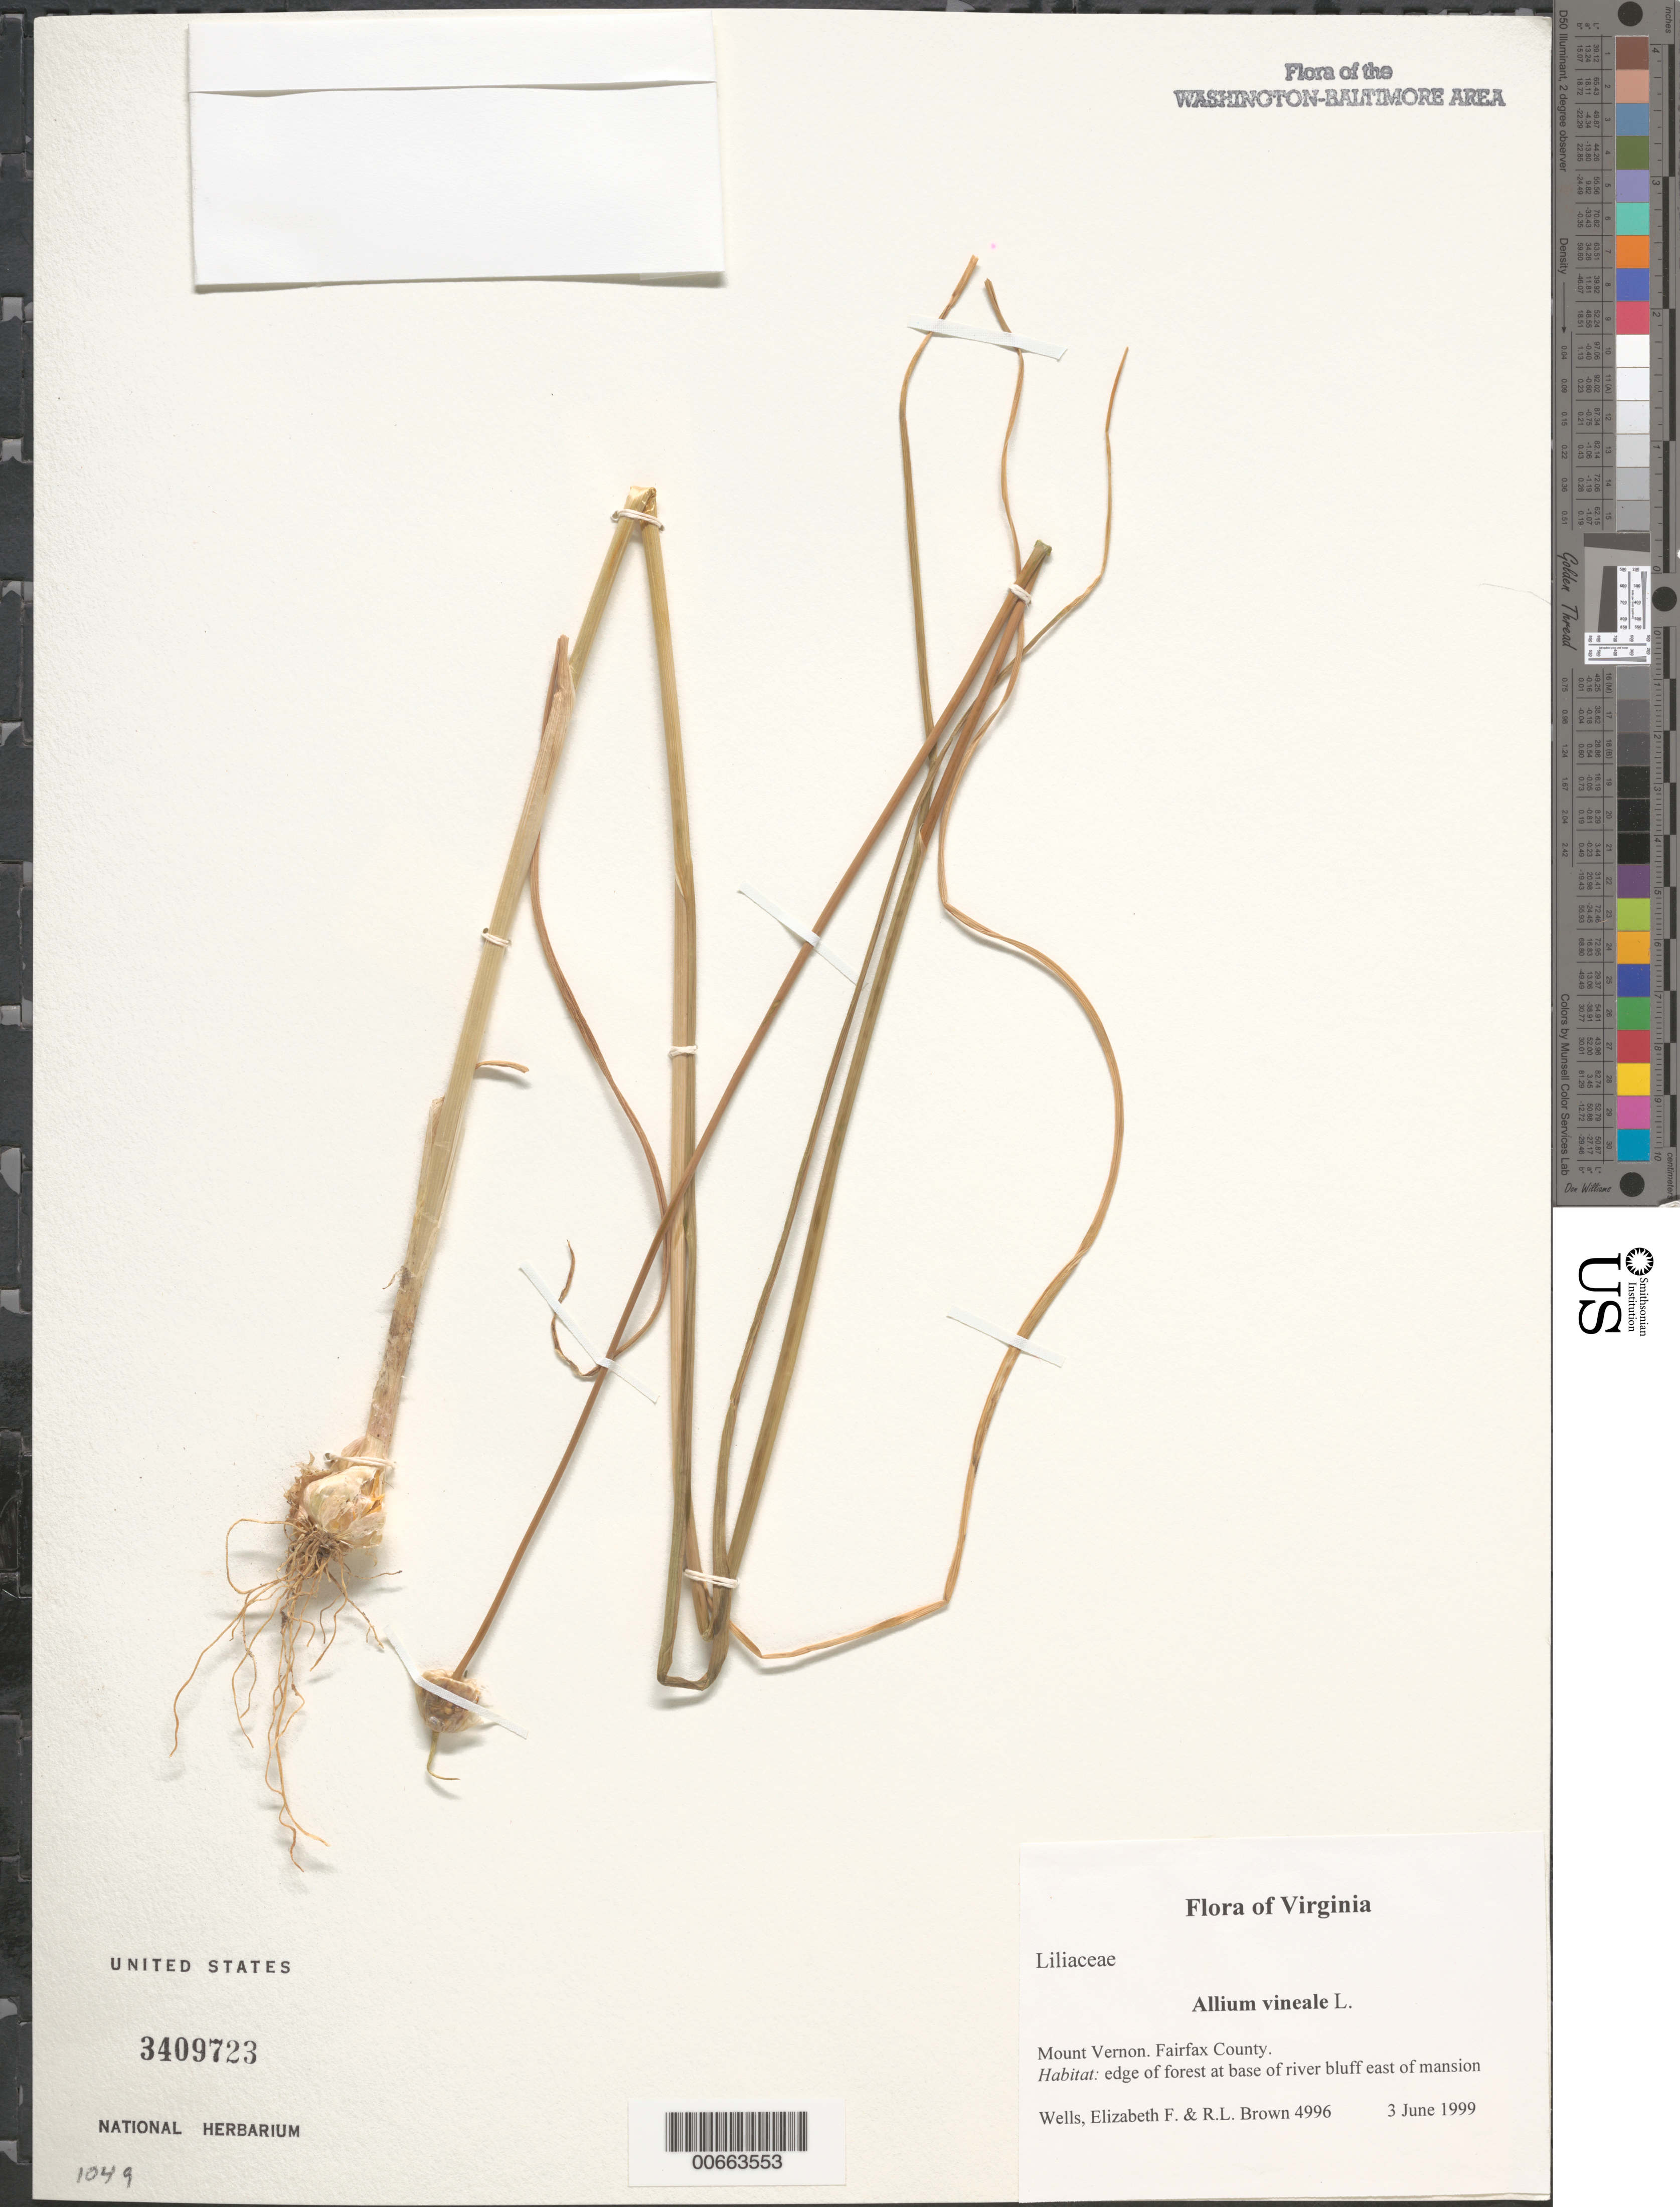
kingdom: Plantae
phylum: Tracheophyta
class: Liliopsida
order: Asparagales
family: Amaryllidaceae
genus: Allium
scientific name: Allium vineale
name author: L.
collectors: E. F. Wells & R. L. Brown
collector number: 4996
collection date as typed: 03 Jun 1999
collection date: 1999-06-03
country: United States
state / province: Virginia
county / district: Fairfax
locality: Mount Vernon. East of mansion.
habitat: Edge of forest at base of river bluff.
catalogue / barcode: US 3409723